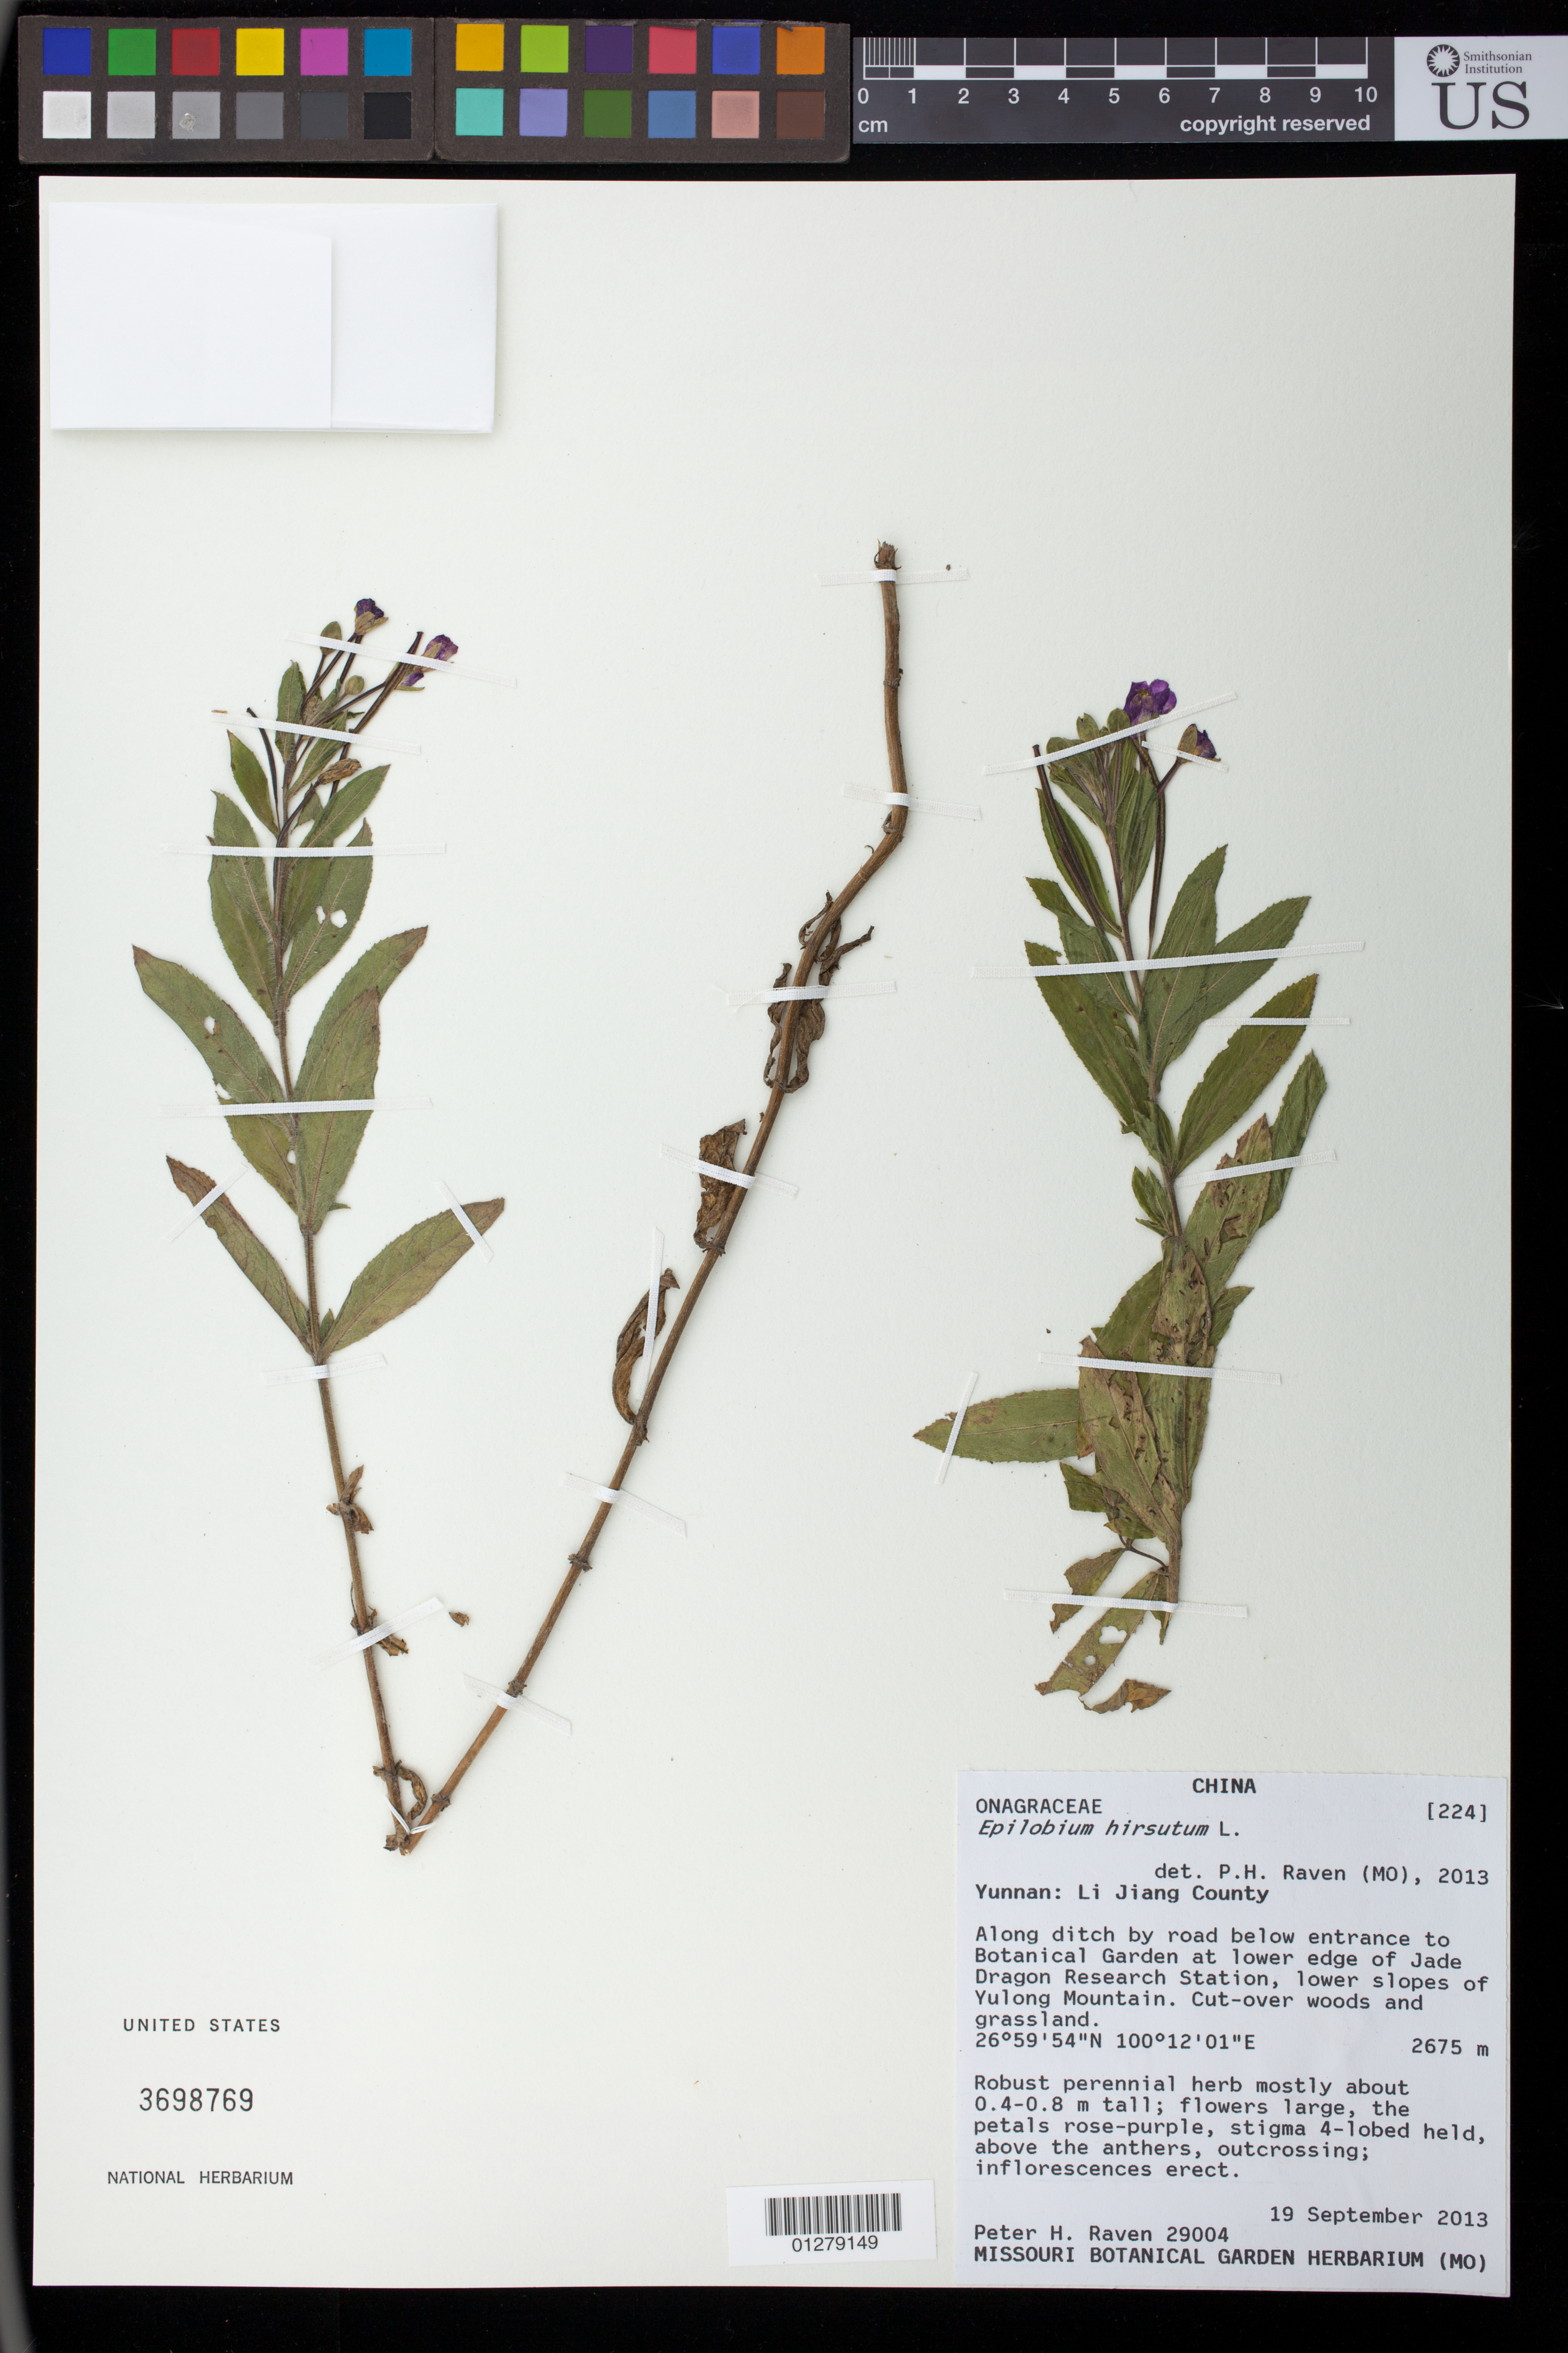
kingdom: Plantae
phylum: Tracheophyta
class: Magnoliopsida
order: Myrtales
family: Onagraceae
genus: Epilobium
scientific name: Epilobium hirsutum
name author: L.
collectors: P. Raven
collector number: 29004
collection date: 2013-09-19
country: China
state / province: Yunnan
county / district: Lijiang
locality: Along ditch by road below entrance to Botanical Garden at lower edge of Jade dragon Research Station, lower slopes of Yulong Mountain.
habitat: Cut-over woods and grassland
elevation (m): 2675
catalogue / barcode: US 3698769